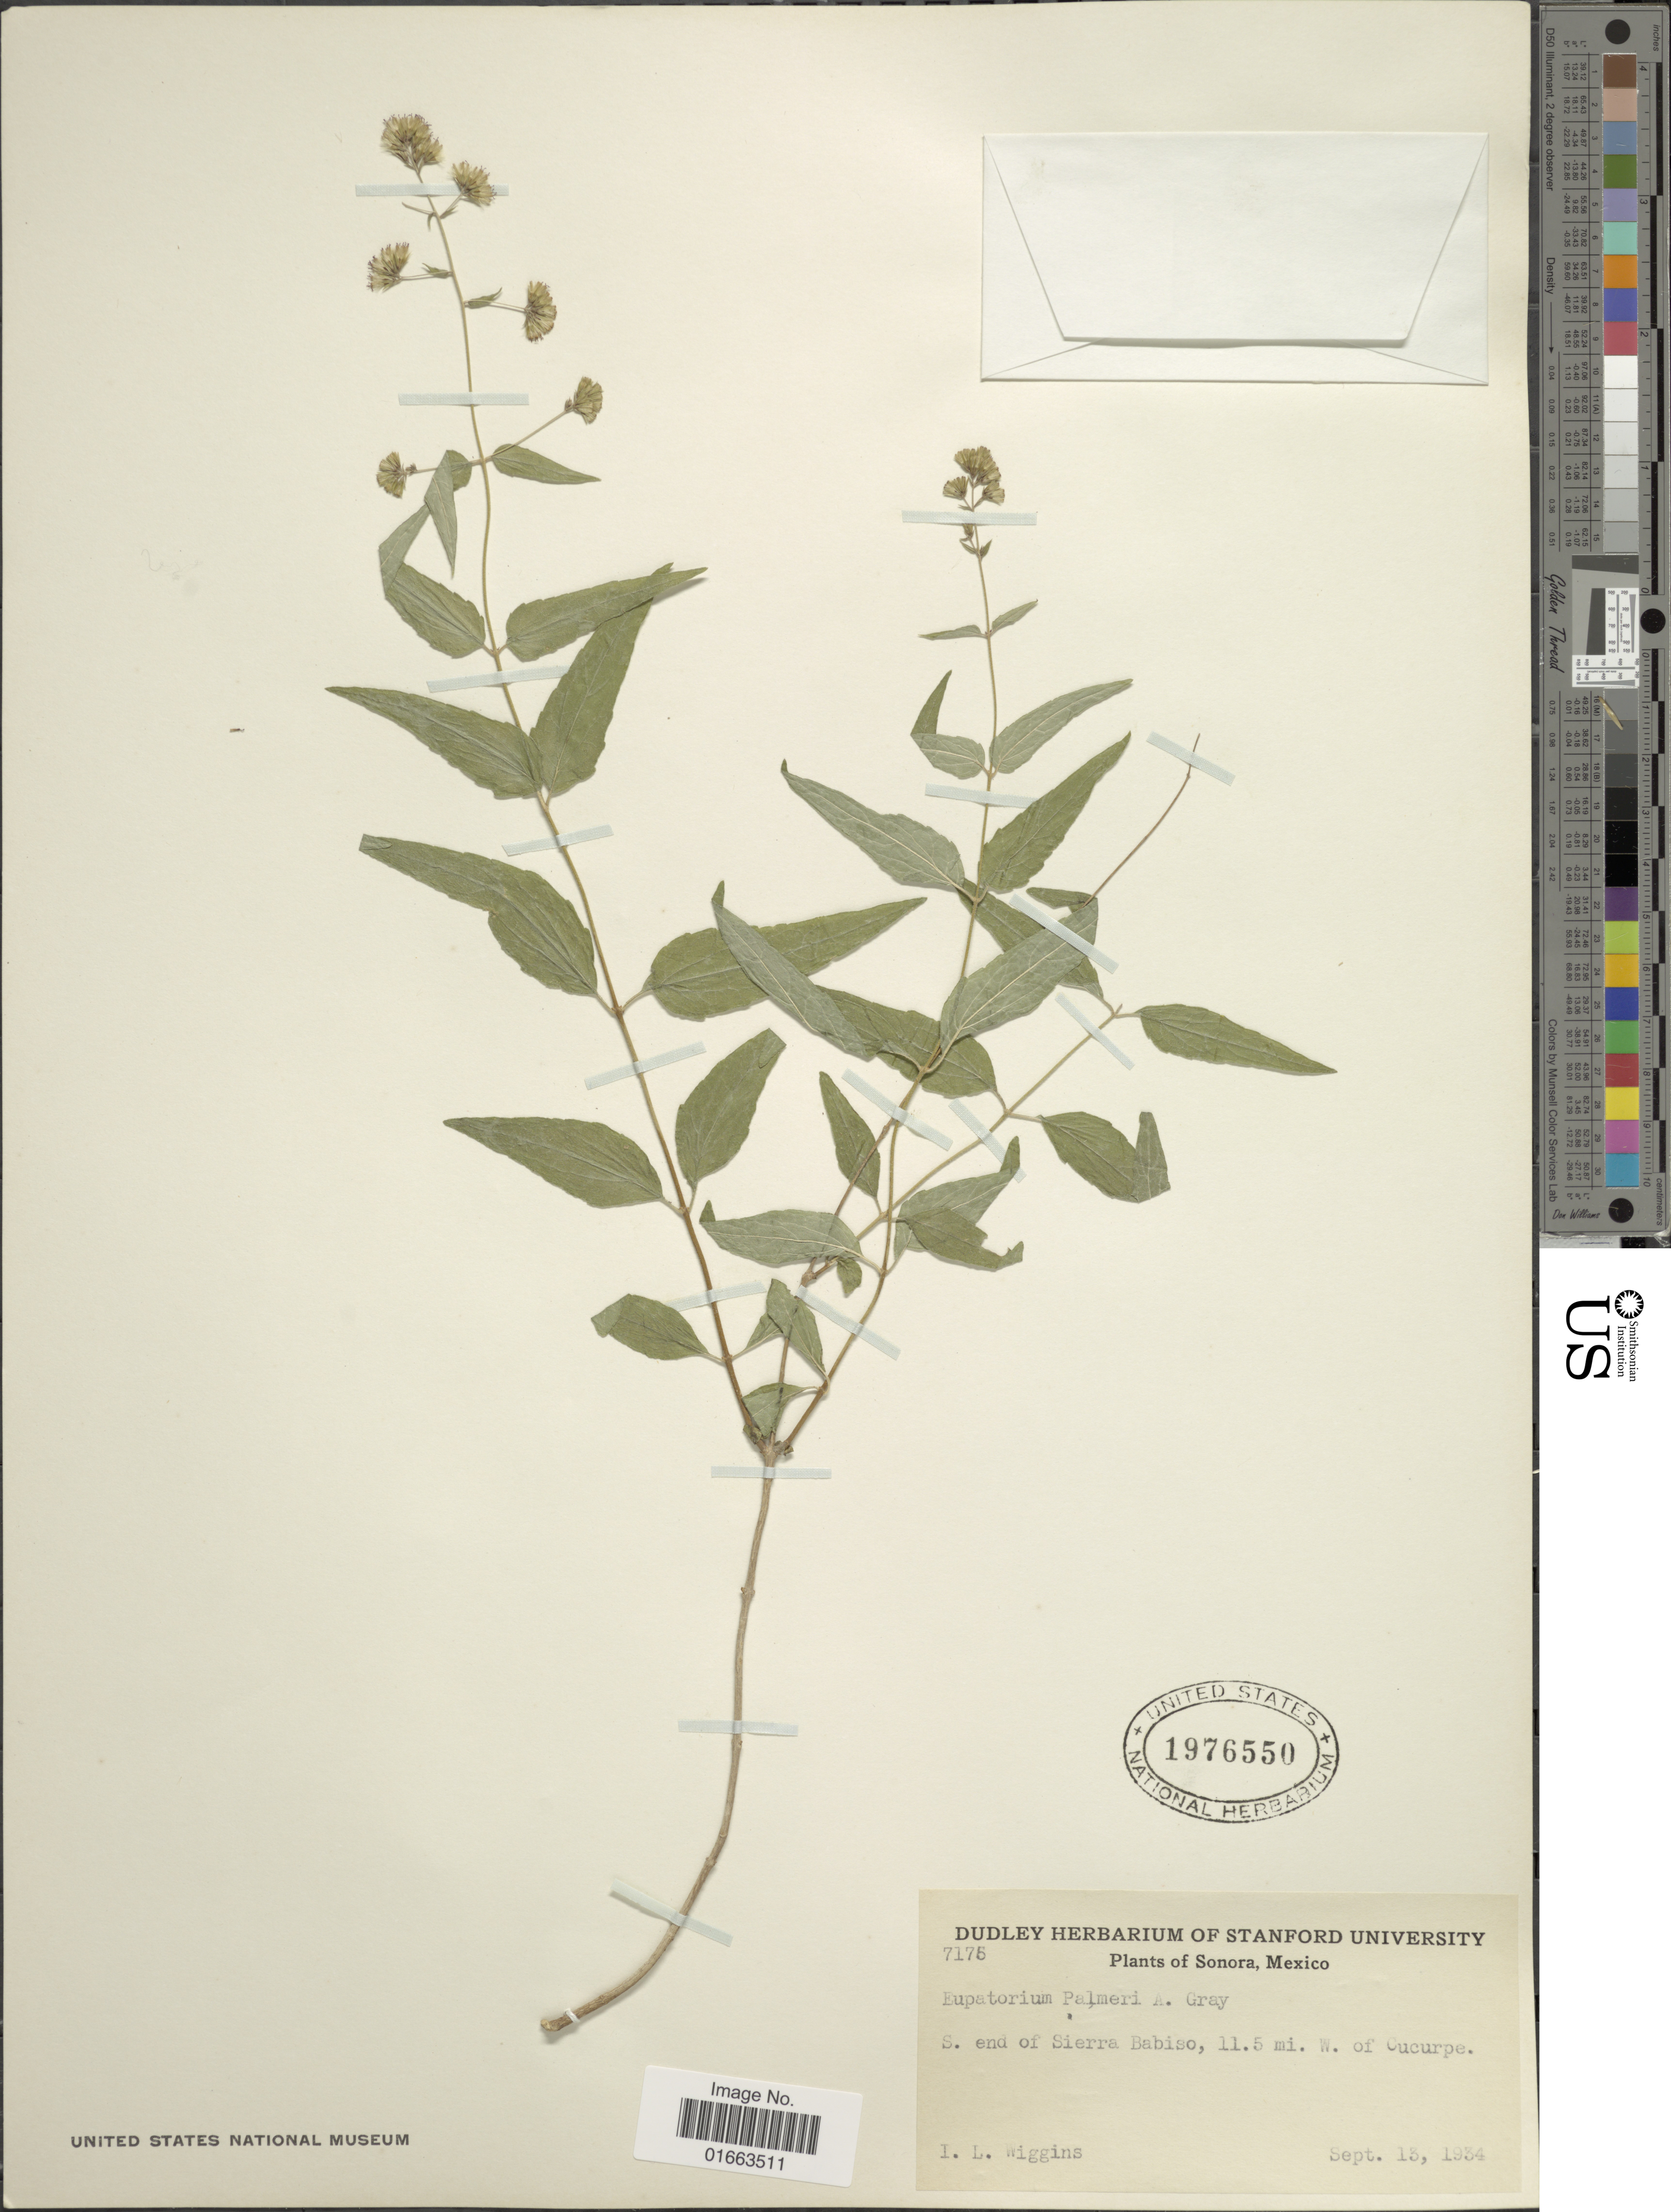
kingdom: Plantae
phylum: Tracheophyta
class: Magnoliopsida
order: Asterales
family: Asteraceae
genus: Koanophyllon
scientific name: Koanophyllon palmeri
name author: (A. Gray) R.M. King & H. Rob.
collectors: I. L. Wiggins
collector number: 7175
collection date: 1934-09-13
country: Mexico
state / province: Sonora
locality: S. end of Sierra Babiso, 11.5 mi.l W. of Cucurpe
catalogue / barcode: US 1976550